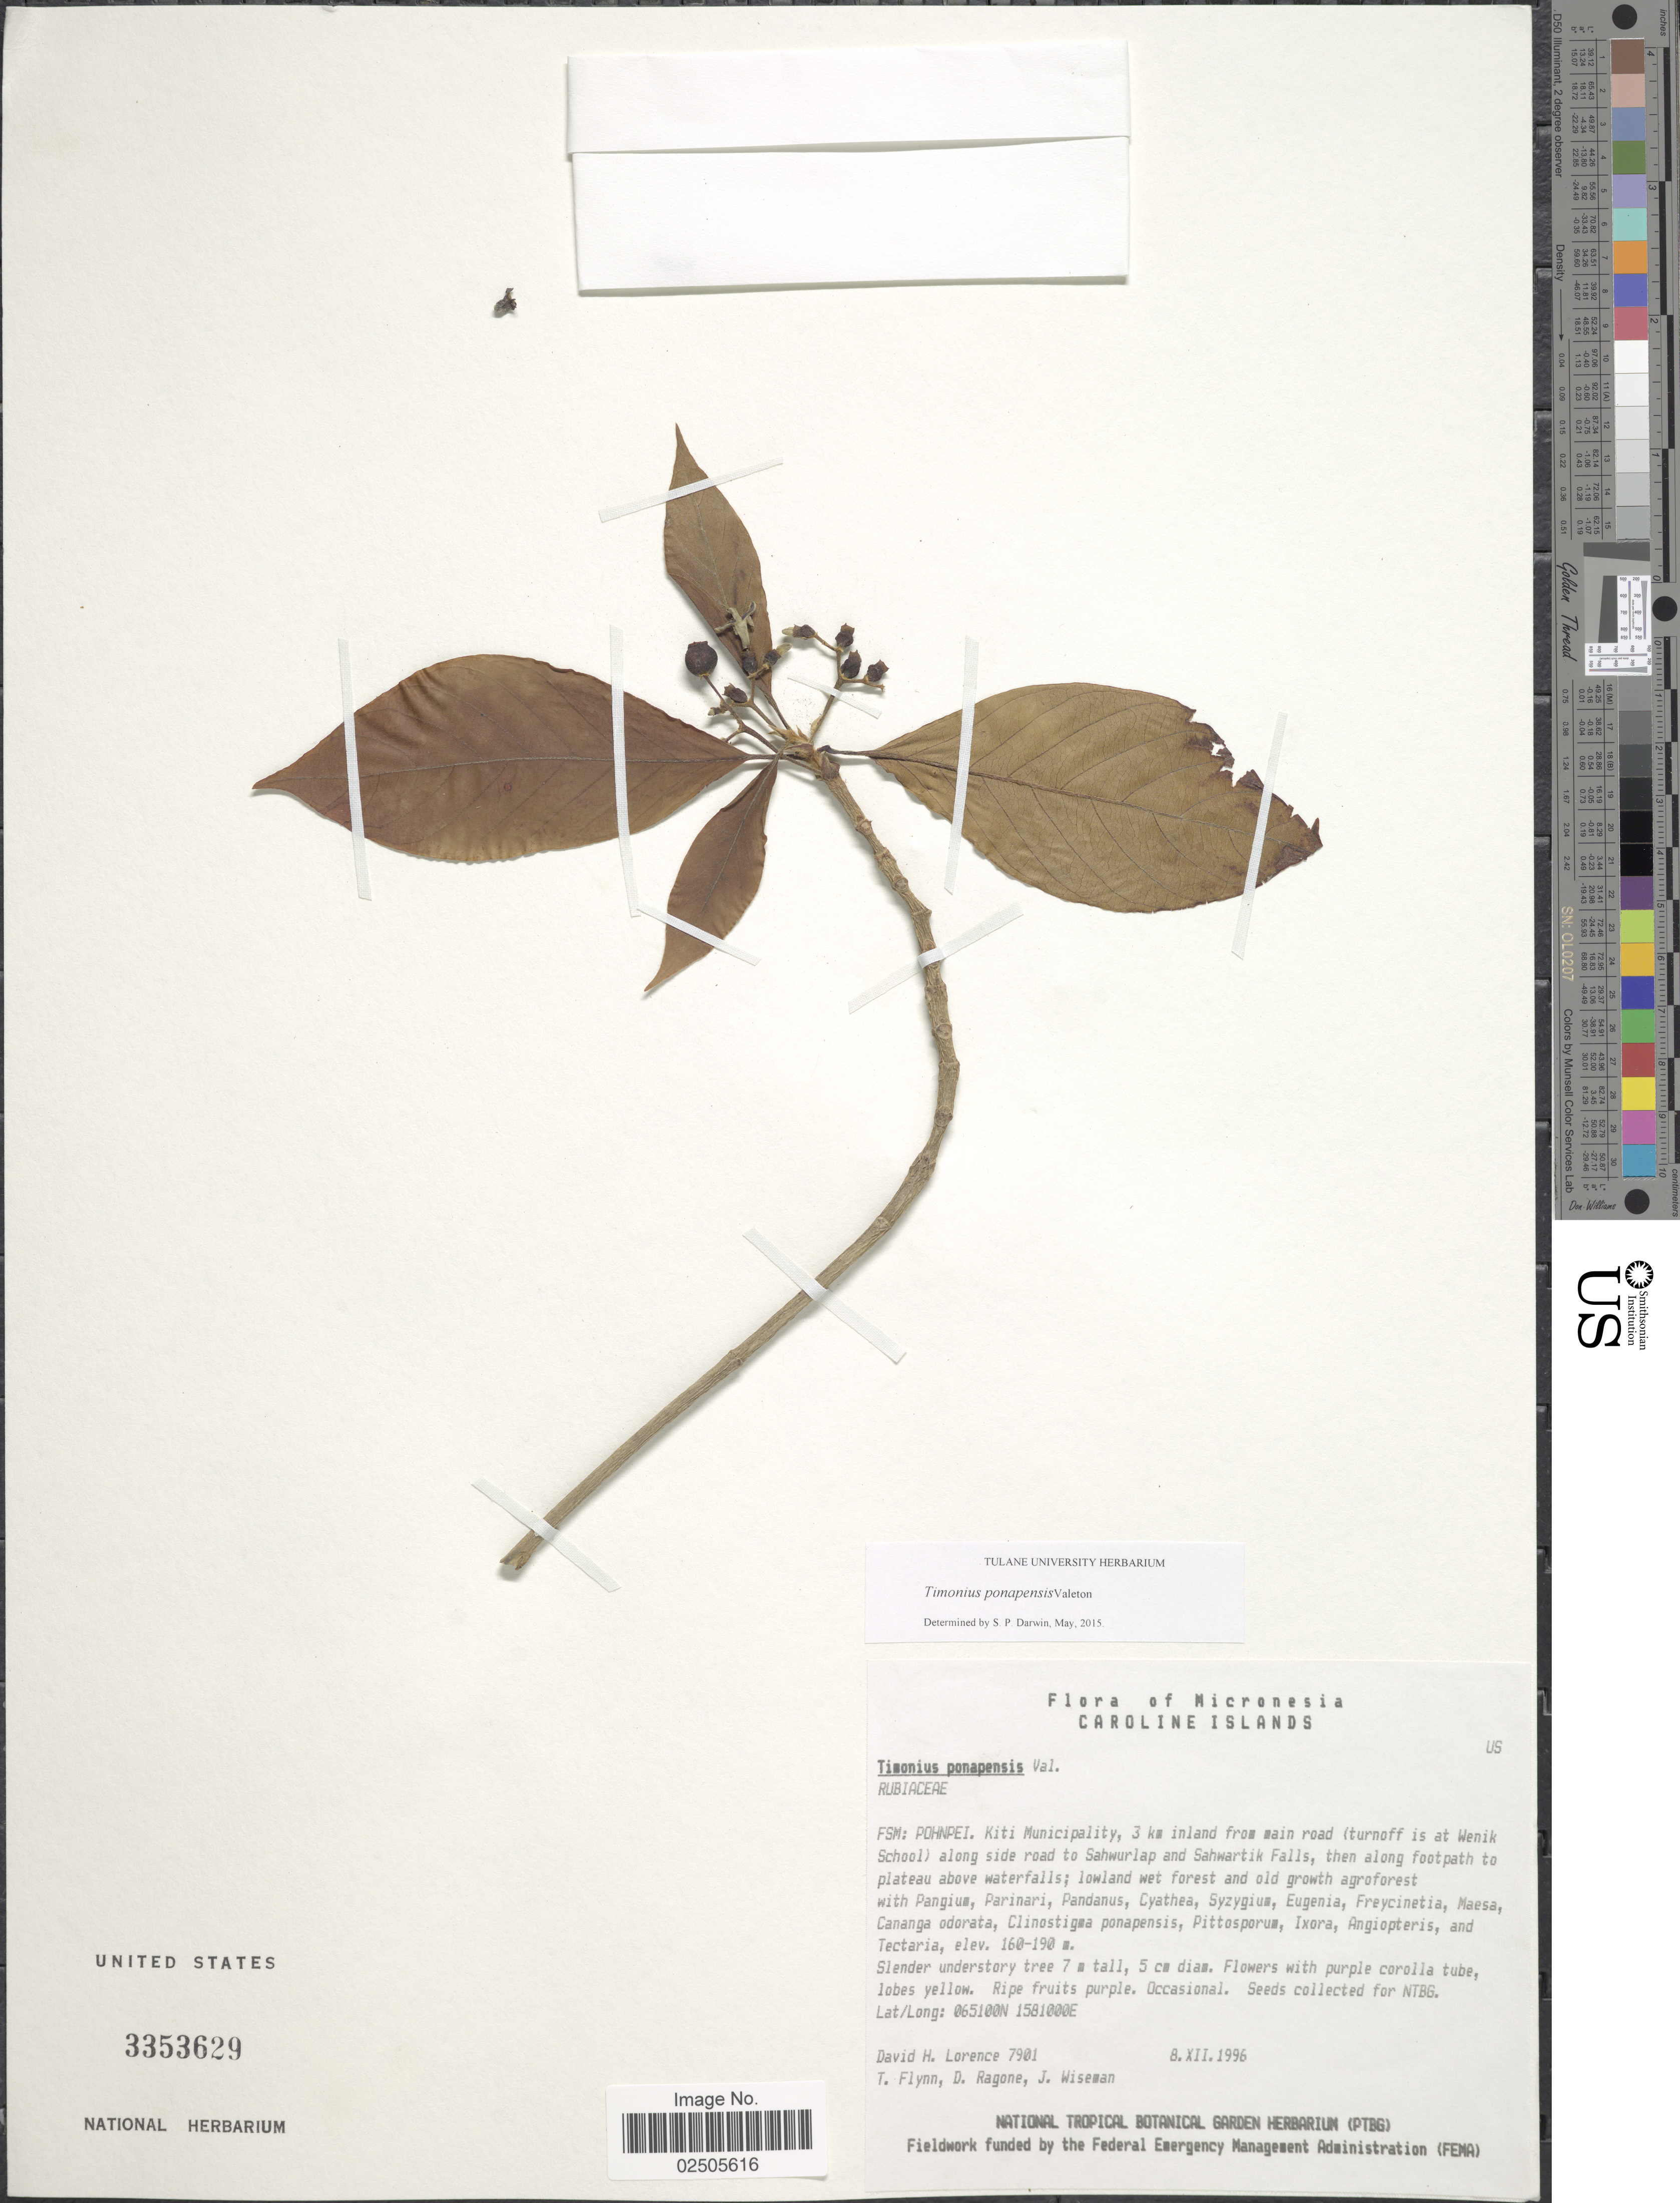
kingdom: Plantae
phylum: Tracheophyta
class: Magnoliopsida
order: Gentianales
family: Rubiaceae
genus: Timonius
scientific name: Timonius ponapensis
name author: Valeton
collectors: D. Lorence, T. Flynn, D. Ragone & J. Wiseman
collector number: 7901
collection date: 1996-12-08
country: Micronesia, Federated States of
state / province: Pohnpei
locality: Micronesia, Caroline Islands, Kiti Municipality, 3 km inland from main road (turnoffis at Wenik School) along side road to Sahwurlap and Sahwartik Falls, then along footpath to plateau above waterfalls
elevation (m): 160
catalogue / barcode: US 3353629